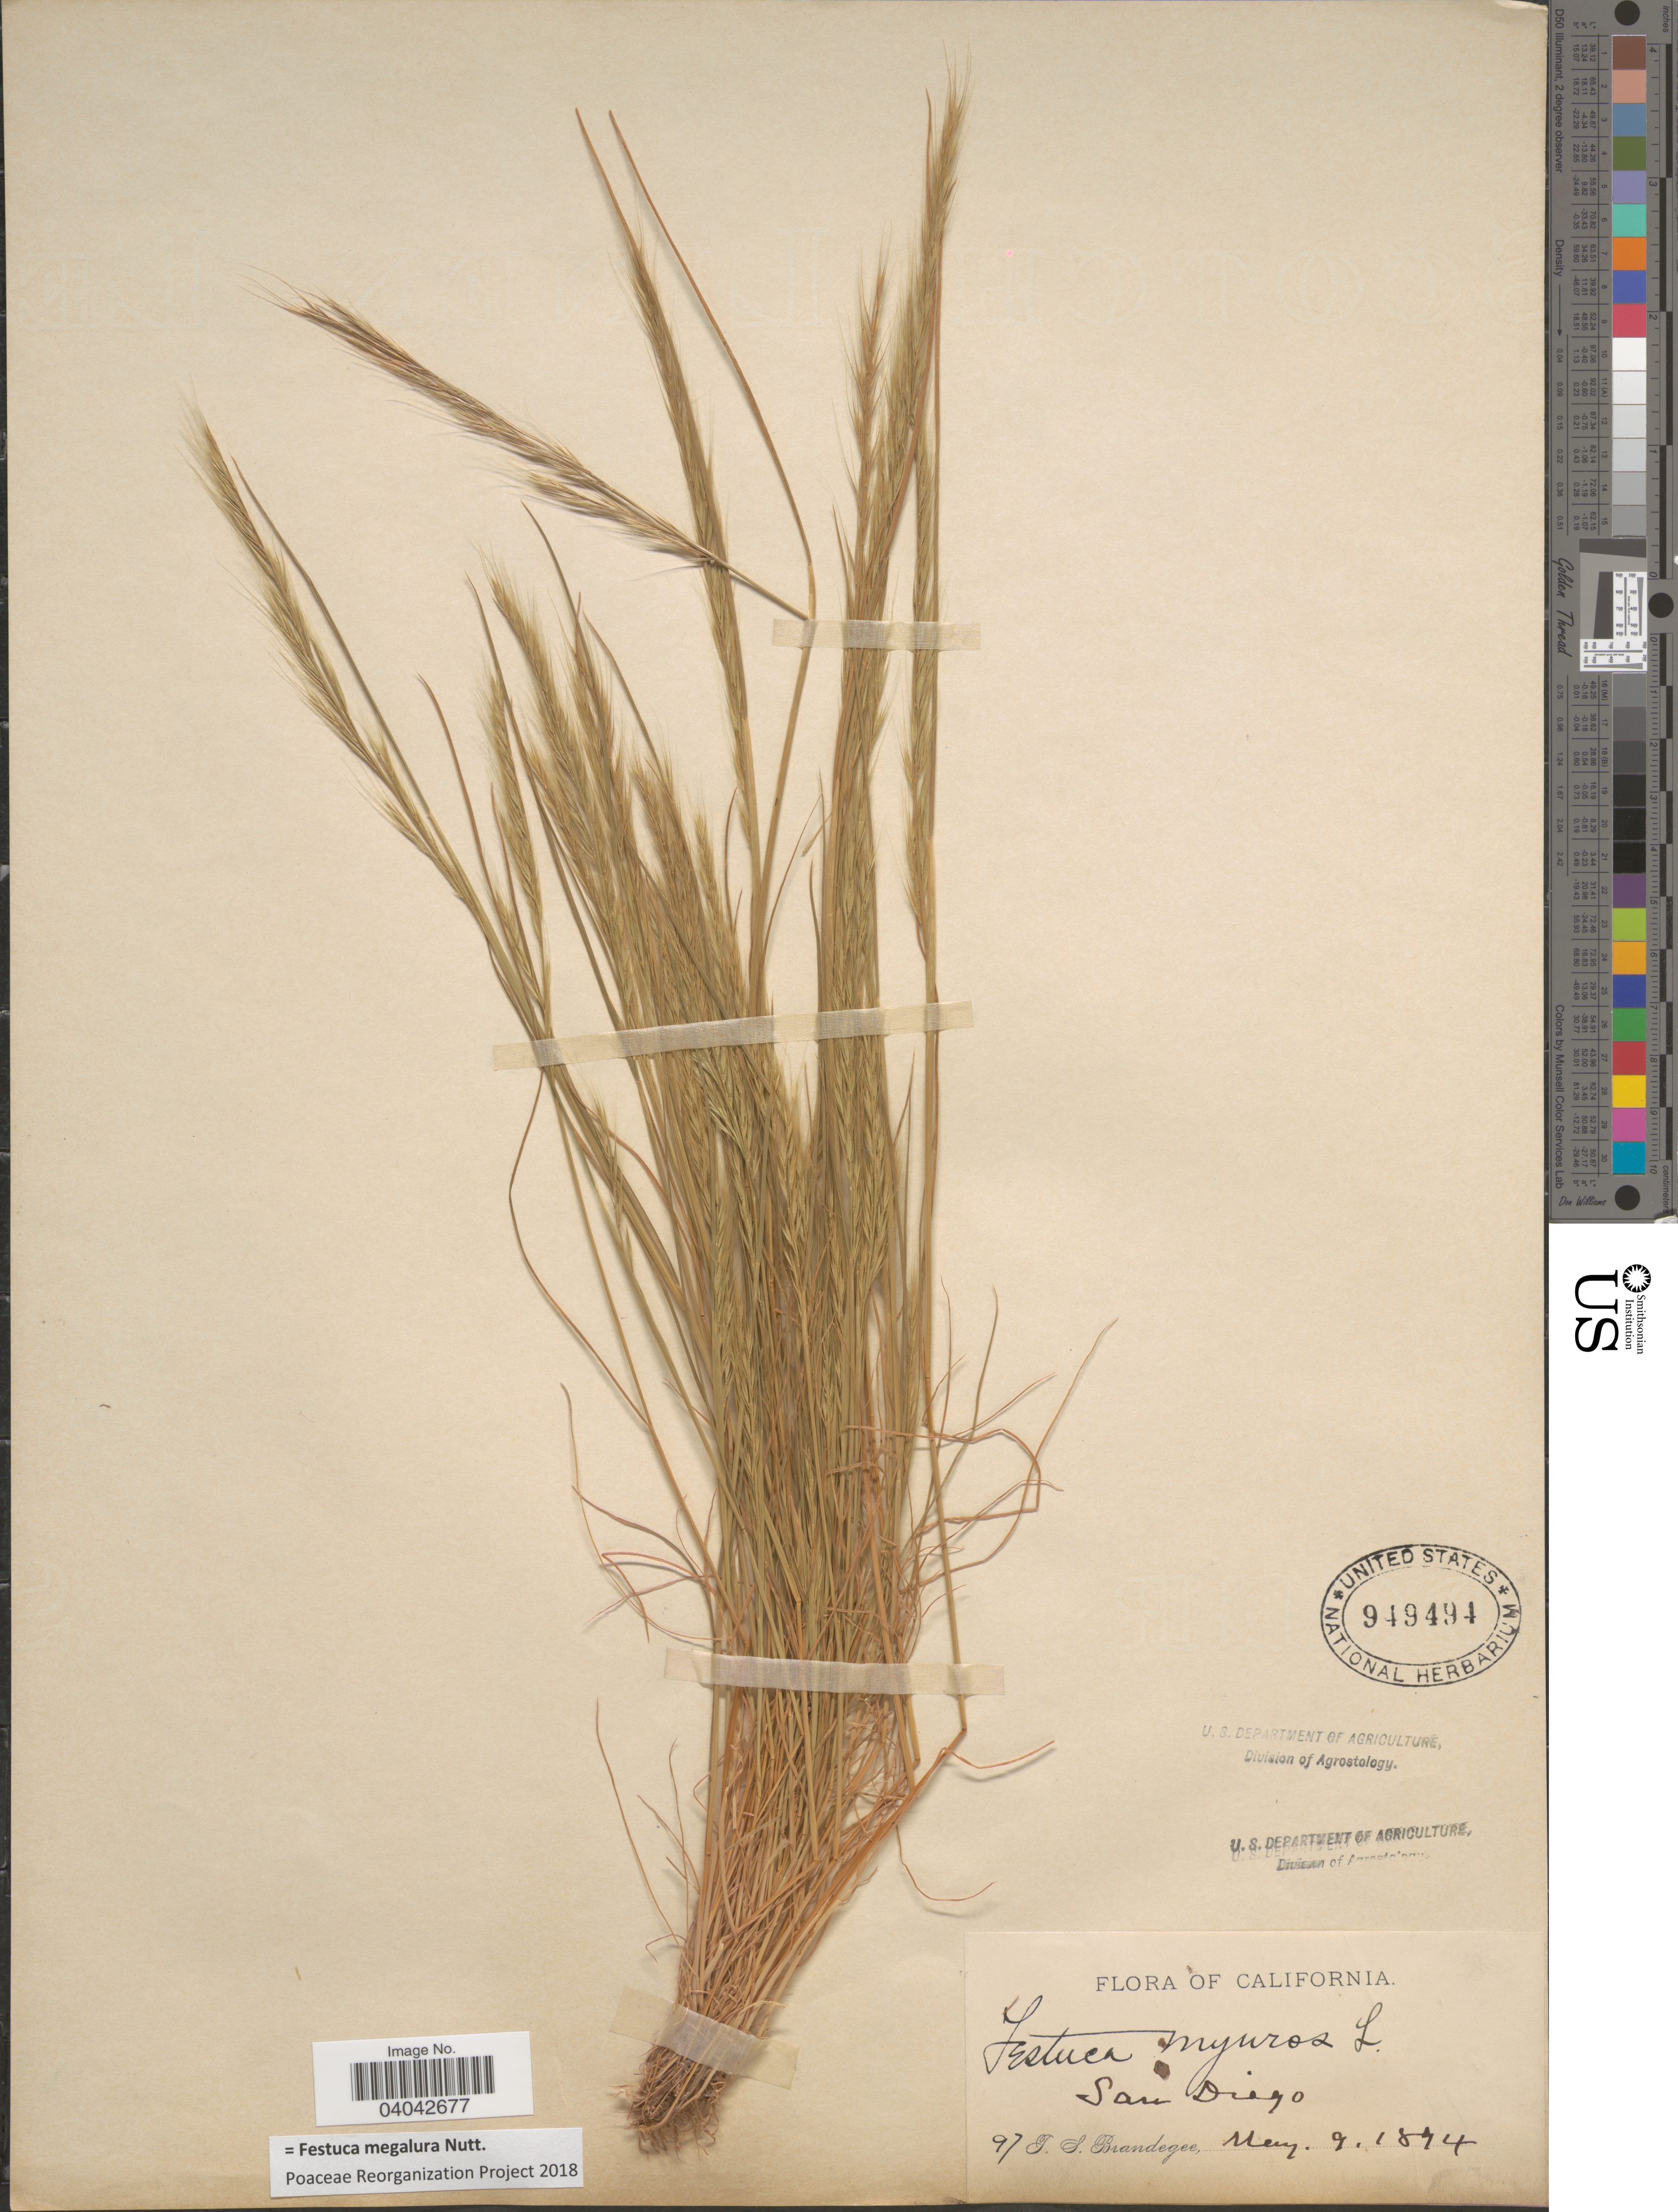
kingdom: Plantae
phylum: Tracheophyta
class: Liliopsida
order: Poales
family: Poaceae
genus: Festuca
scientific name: Festuca megalura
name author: Nutt.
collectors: T. S. Brandegee (herbarium)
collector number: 97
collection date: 1874-05-09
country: United States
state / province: California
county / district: San Diego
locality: San Diego.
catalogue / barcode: US 949494